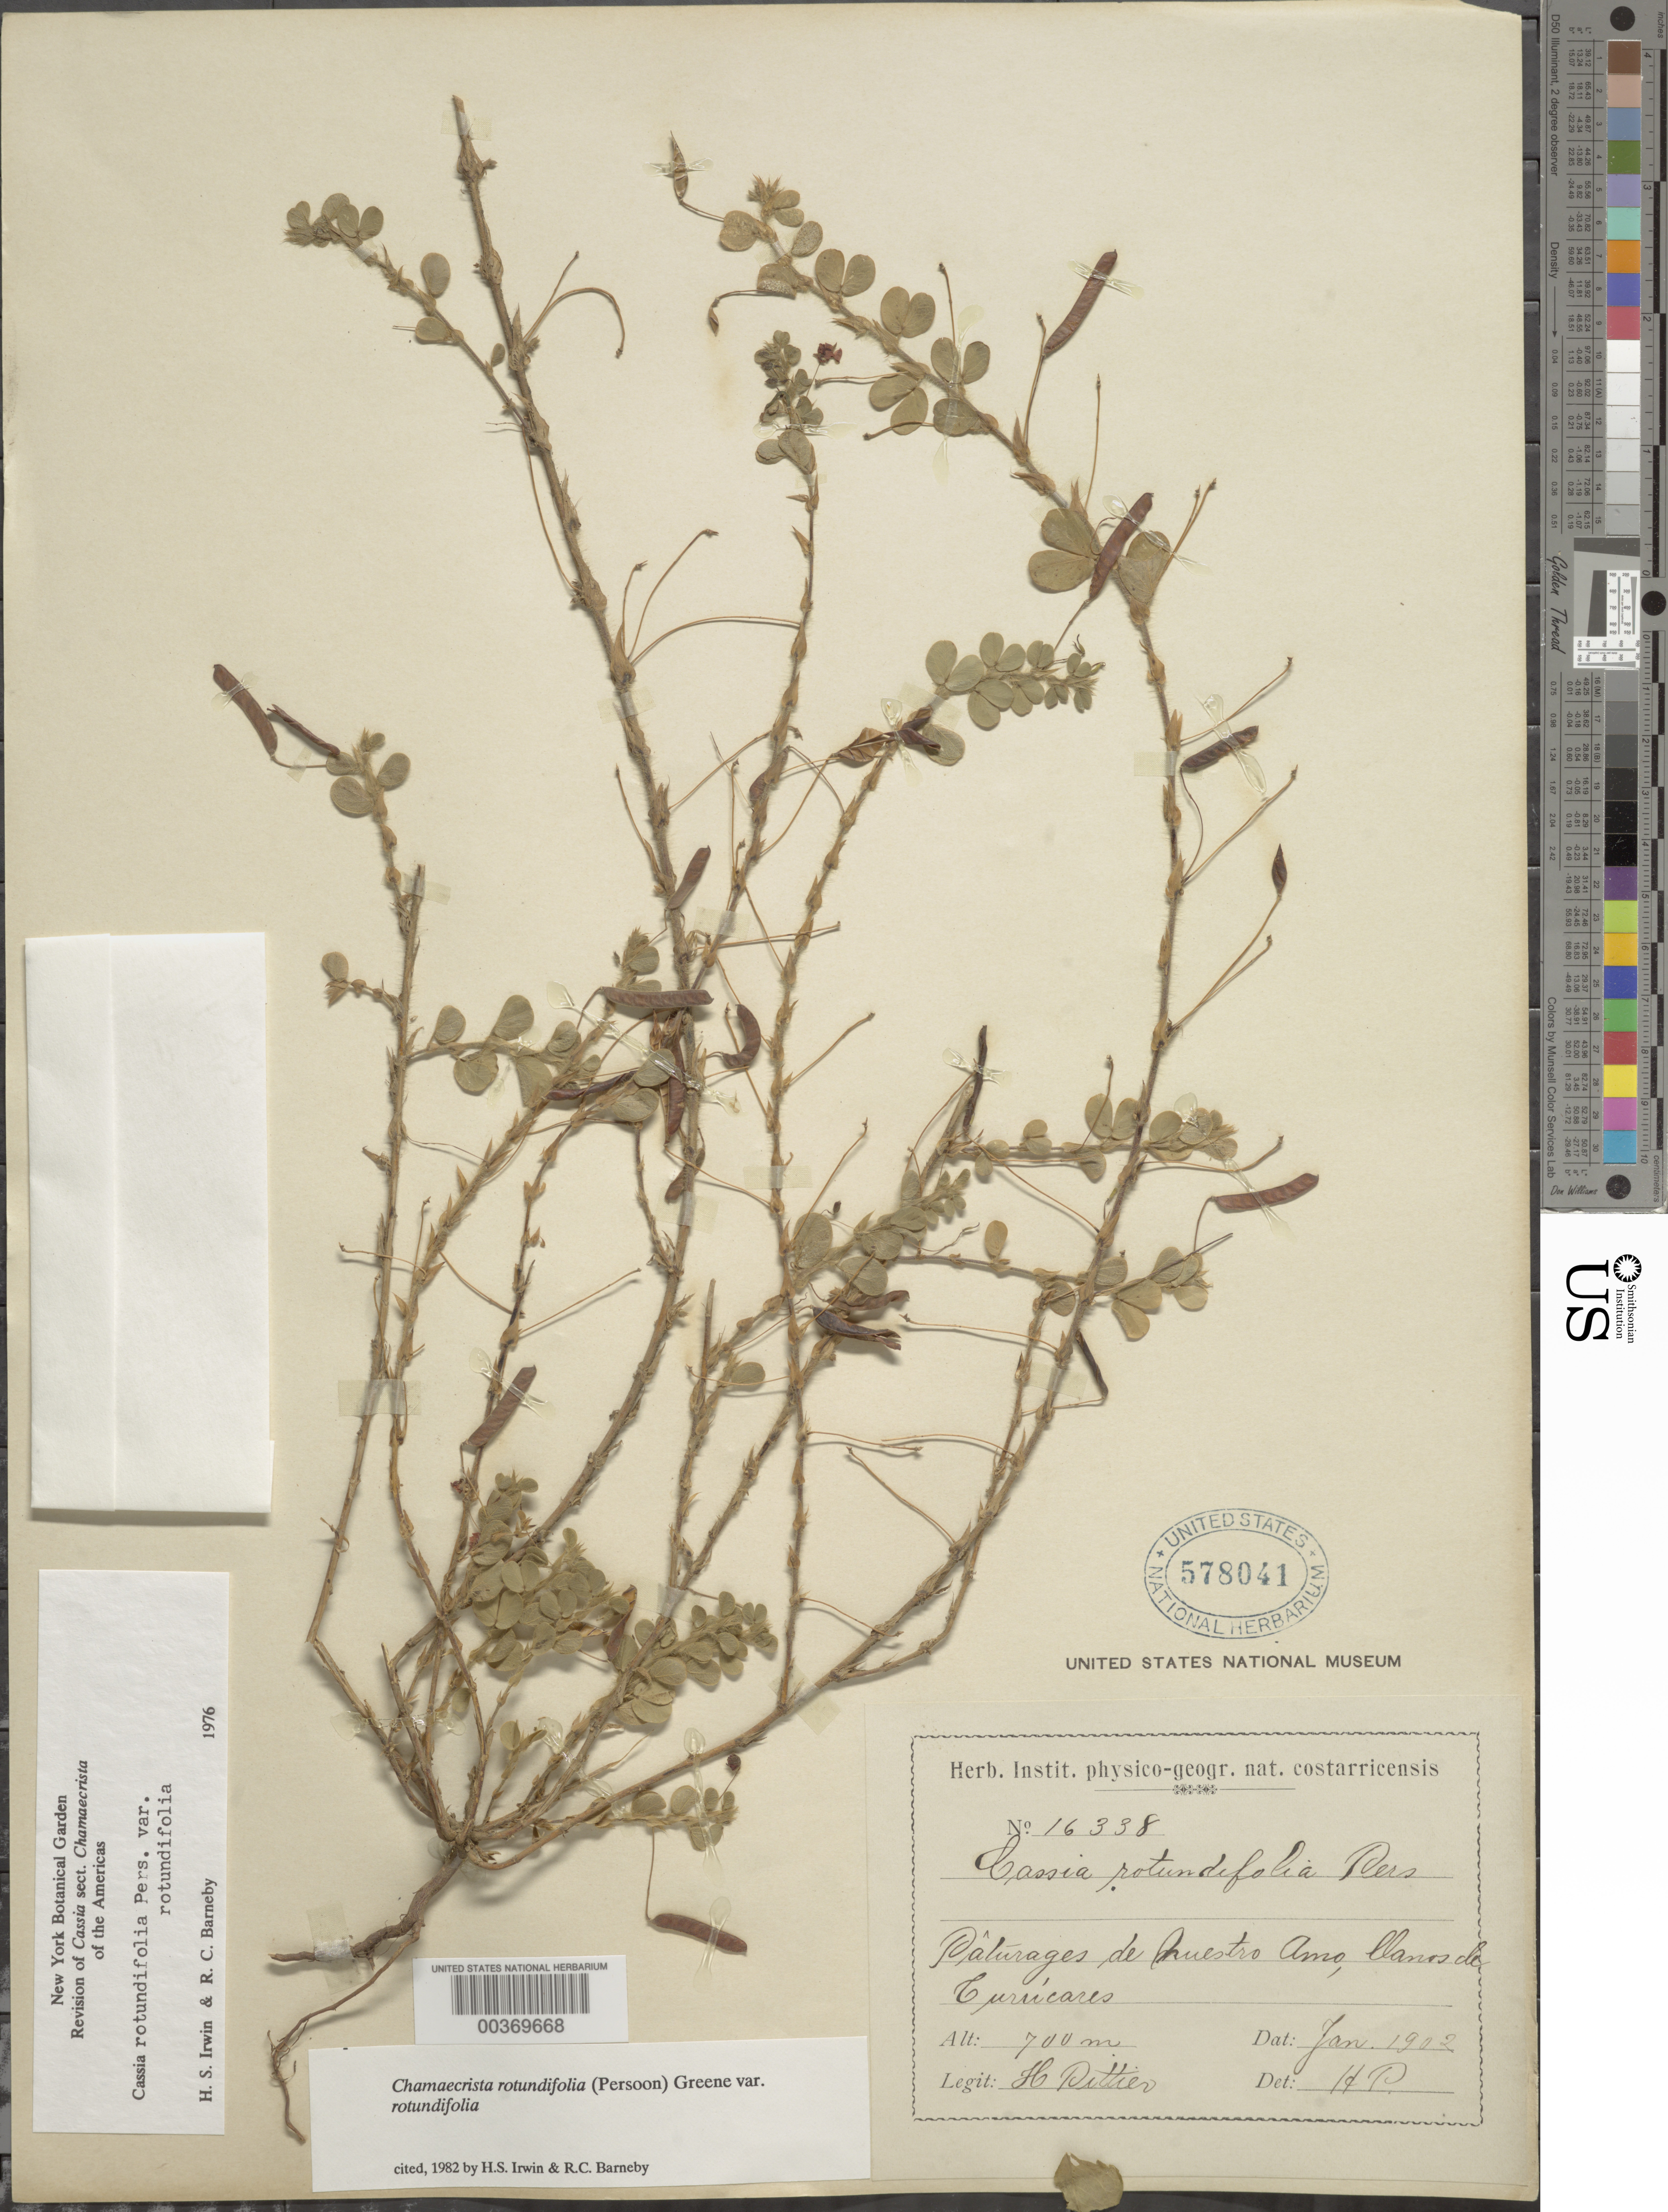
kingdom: Plantae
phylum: Tracheophyta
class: Magnoliopsida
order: Fabales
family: Fabaceae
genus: Chamaecrista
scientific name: Chamaecrista rotundifolia var. rotundifolia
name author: (Pers.) Greene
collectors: H. F. Pittier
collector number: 16338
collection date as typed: Jan 1902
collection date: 1902-01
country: Costa Rica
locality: Paturages de Nuestro Amo, Llanos de Curucares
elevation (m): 700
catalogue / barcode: US 578041